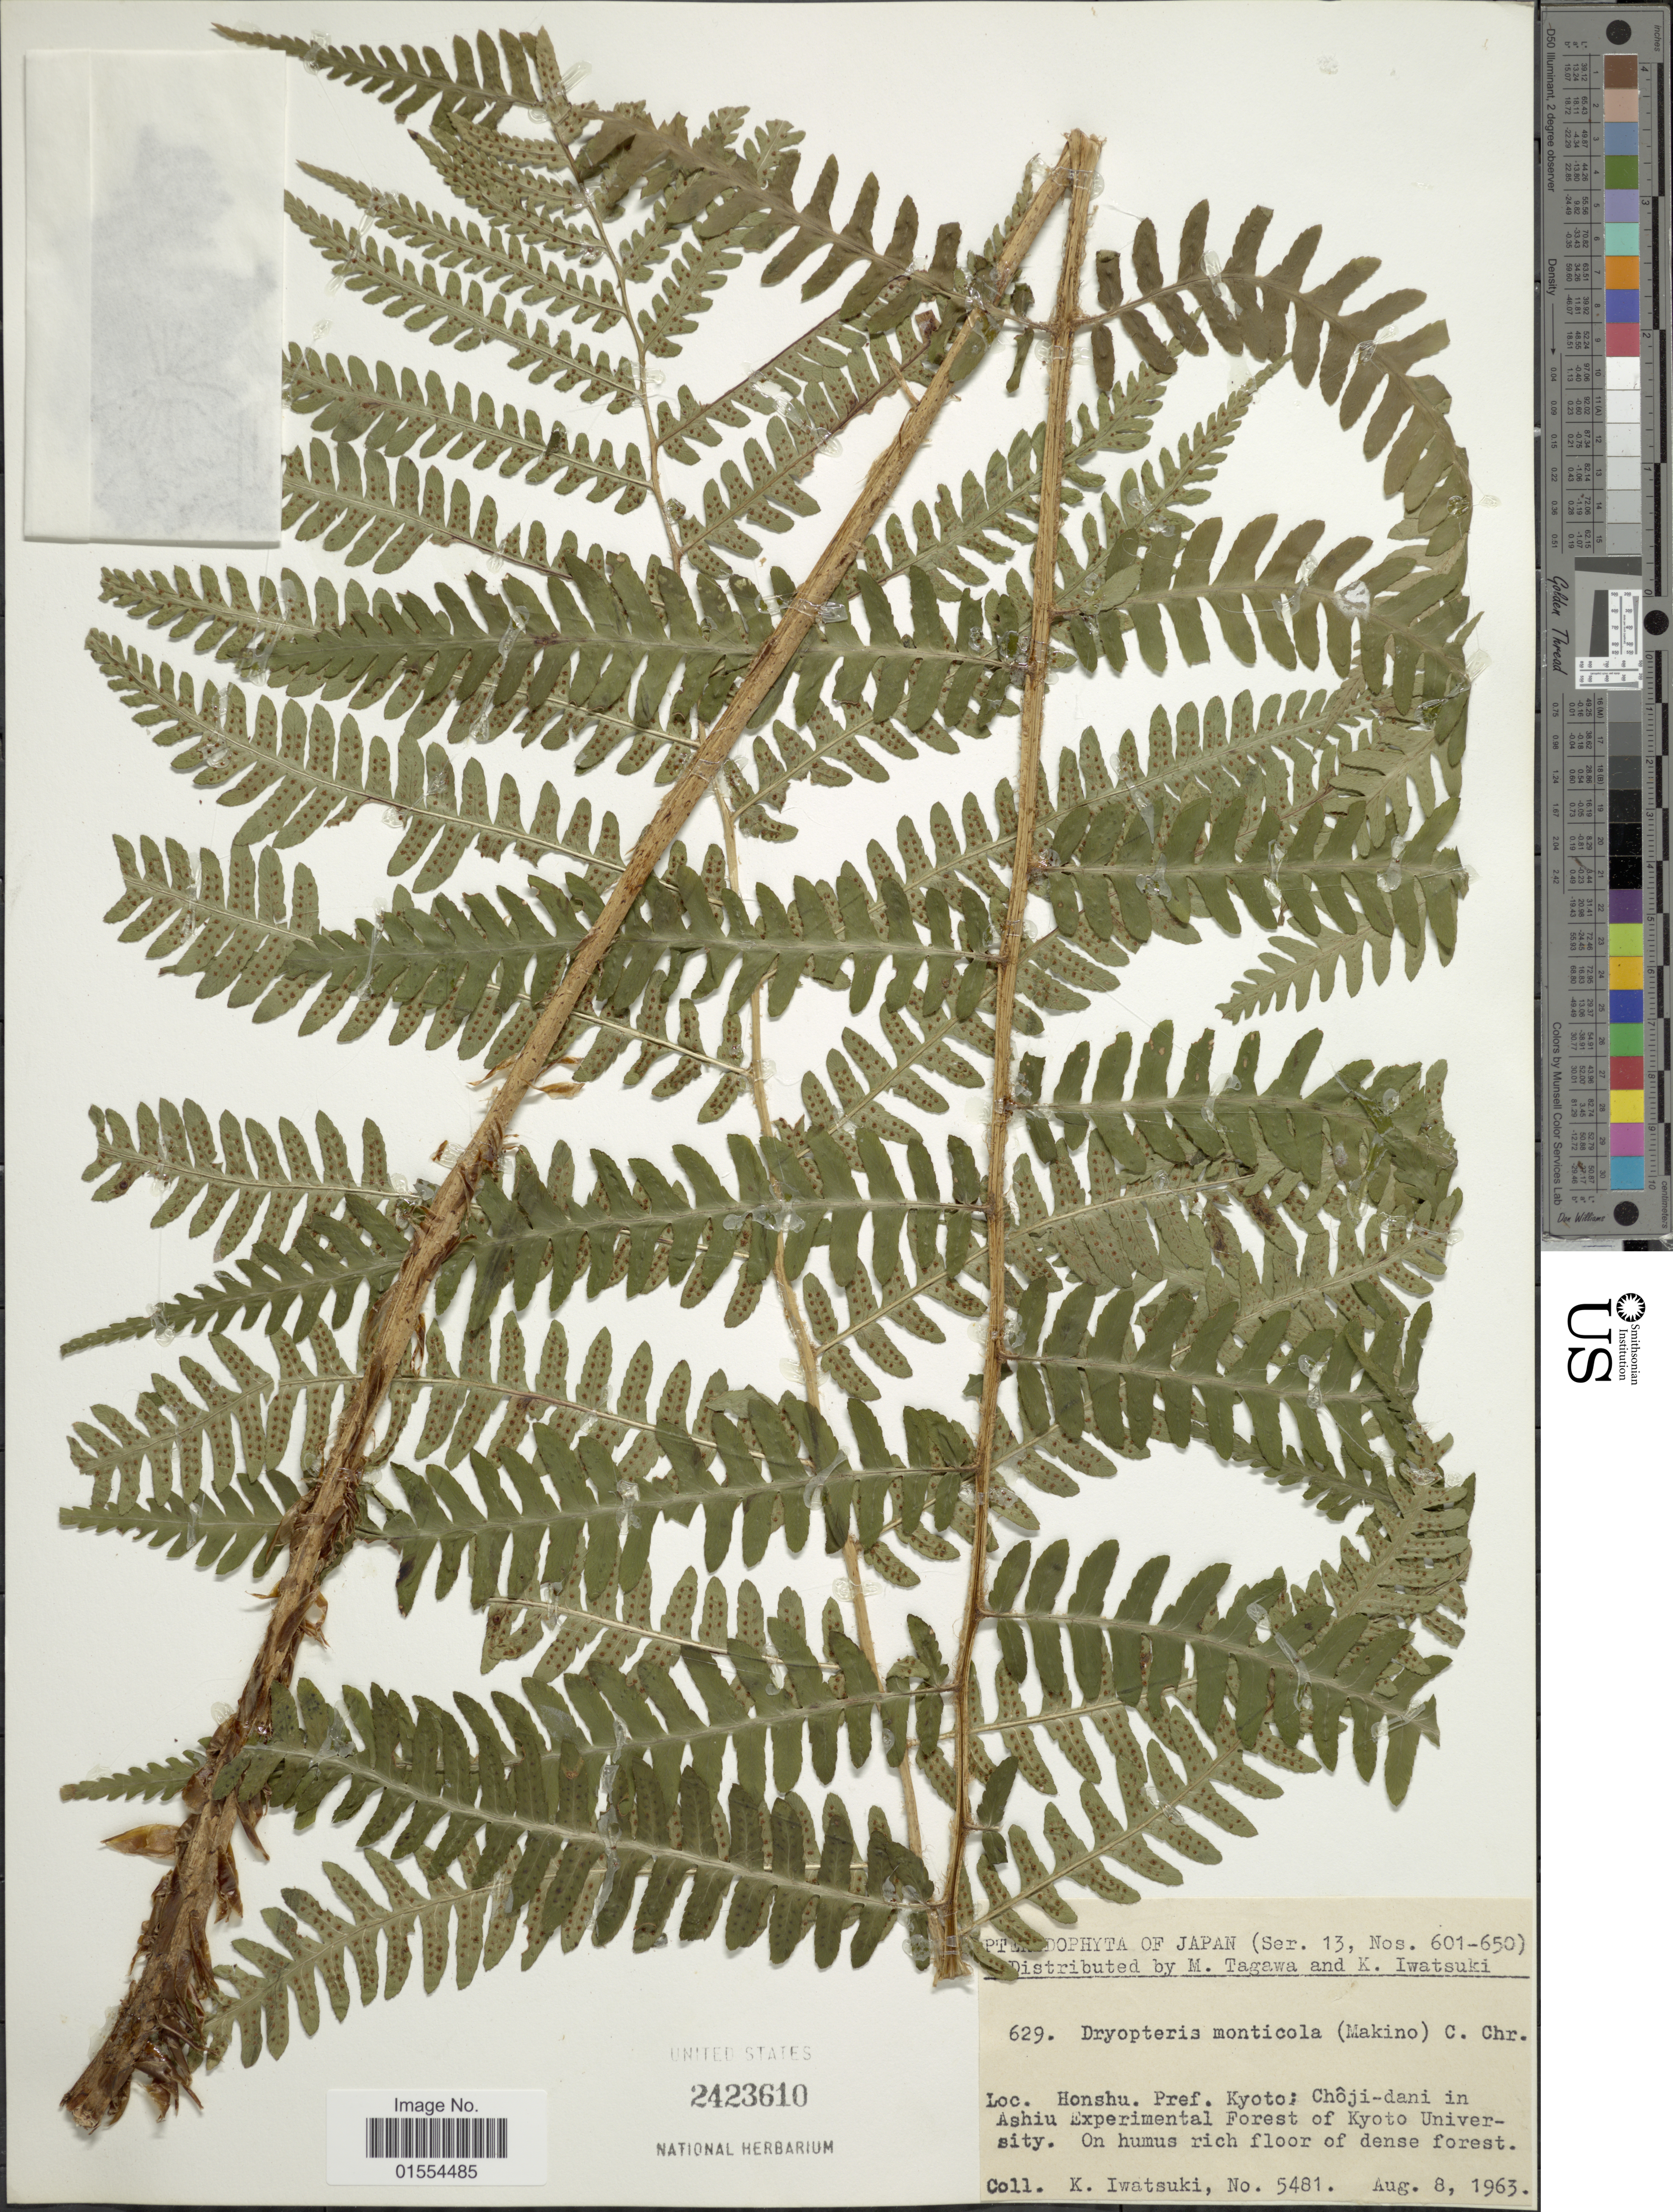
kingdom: Plantae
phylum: Tracheophyta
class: Polypodiopsida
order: Polypodiales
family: Dryopteridaceae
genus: Dryopteris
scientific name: Dryopteris monticola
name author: (Makino) C. Chr.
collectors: K. Iwatsuki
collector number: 629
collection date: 1963-08-08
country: Japan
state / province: Kyoto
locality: Honshu. Pref. Kyoto: Choji-dani in Ashiu Experimental Forest of Kyoto University.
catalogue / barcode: US 2423610